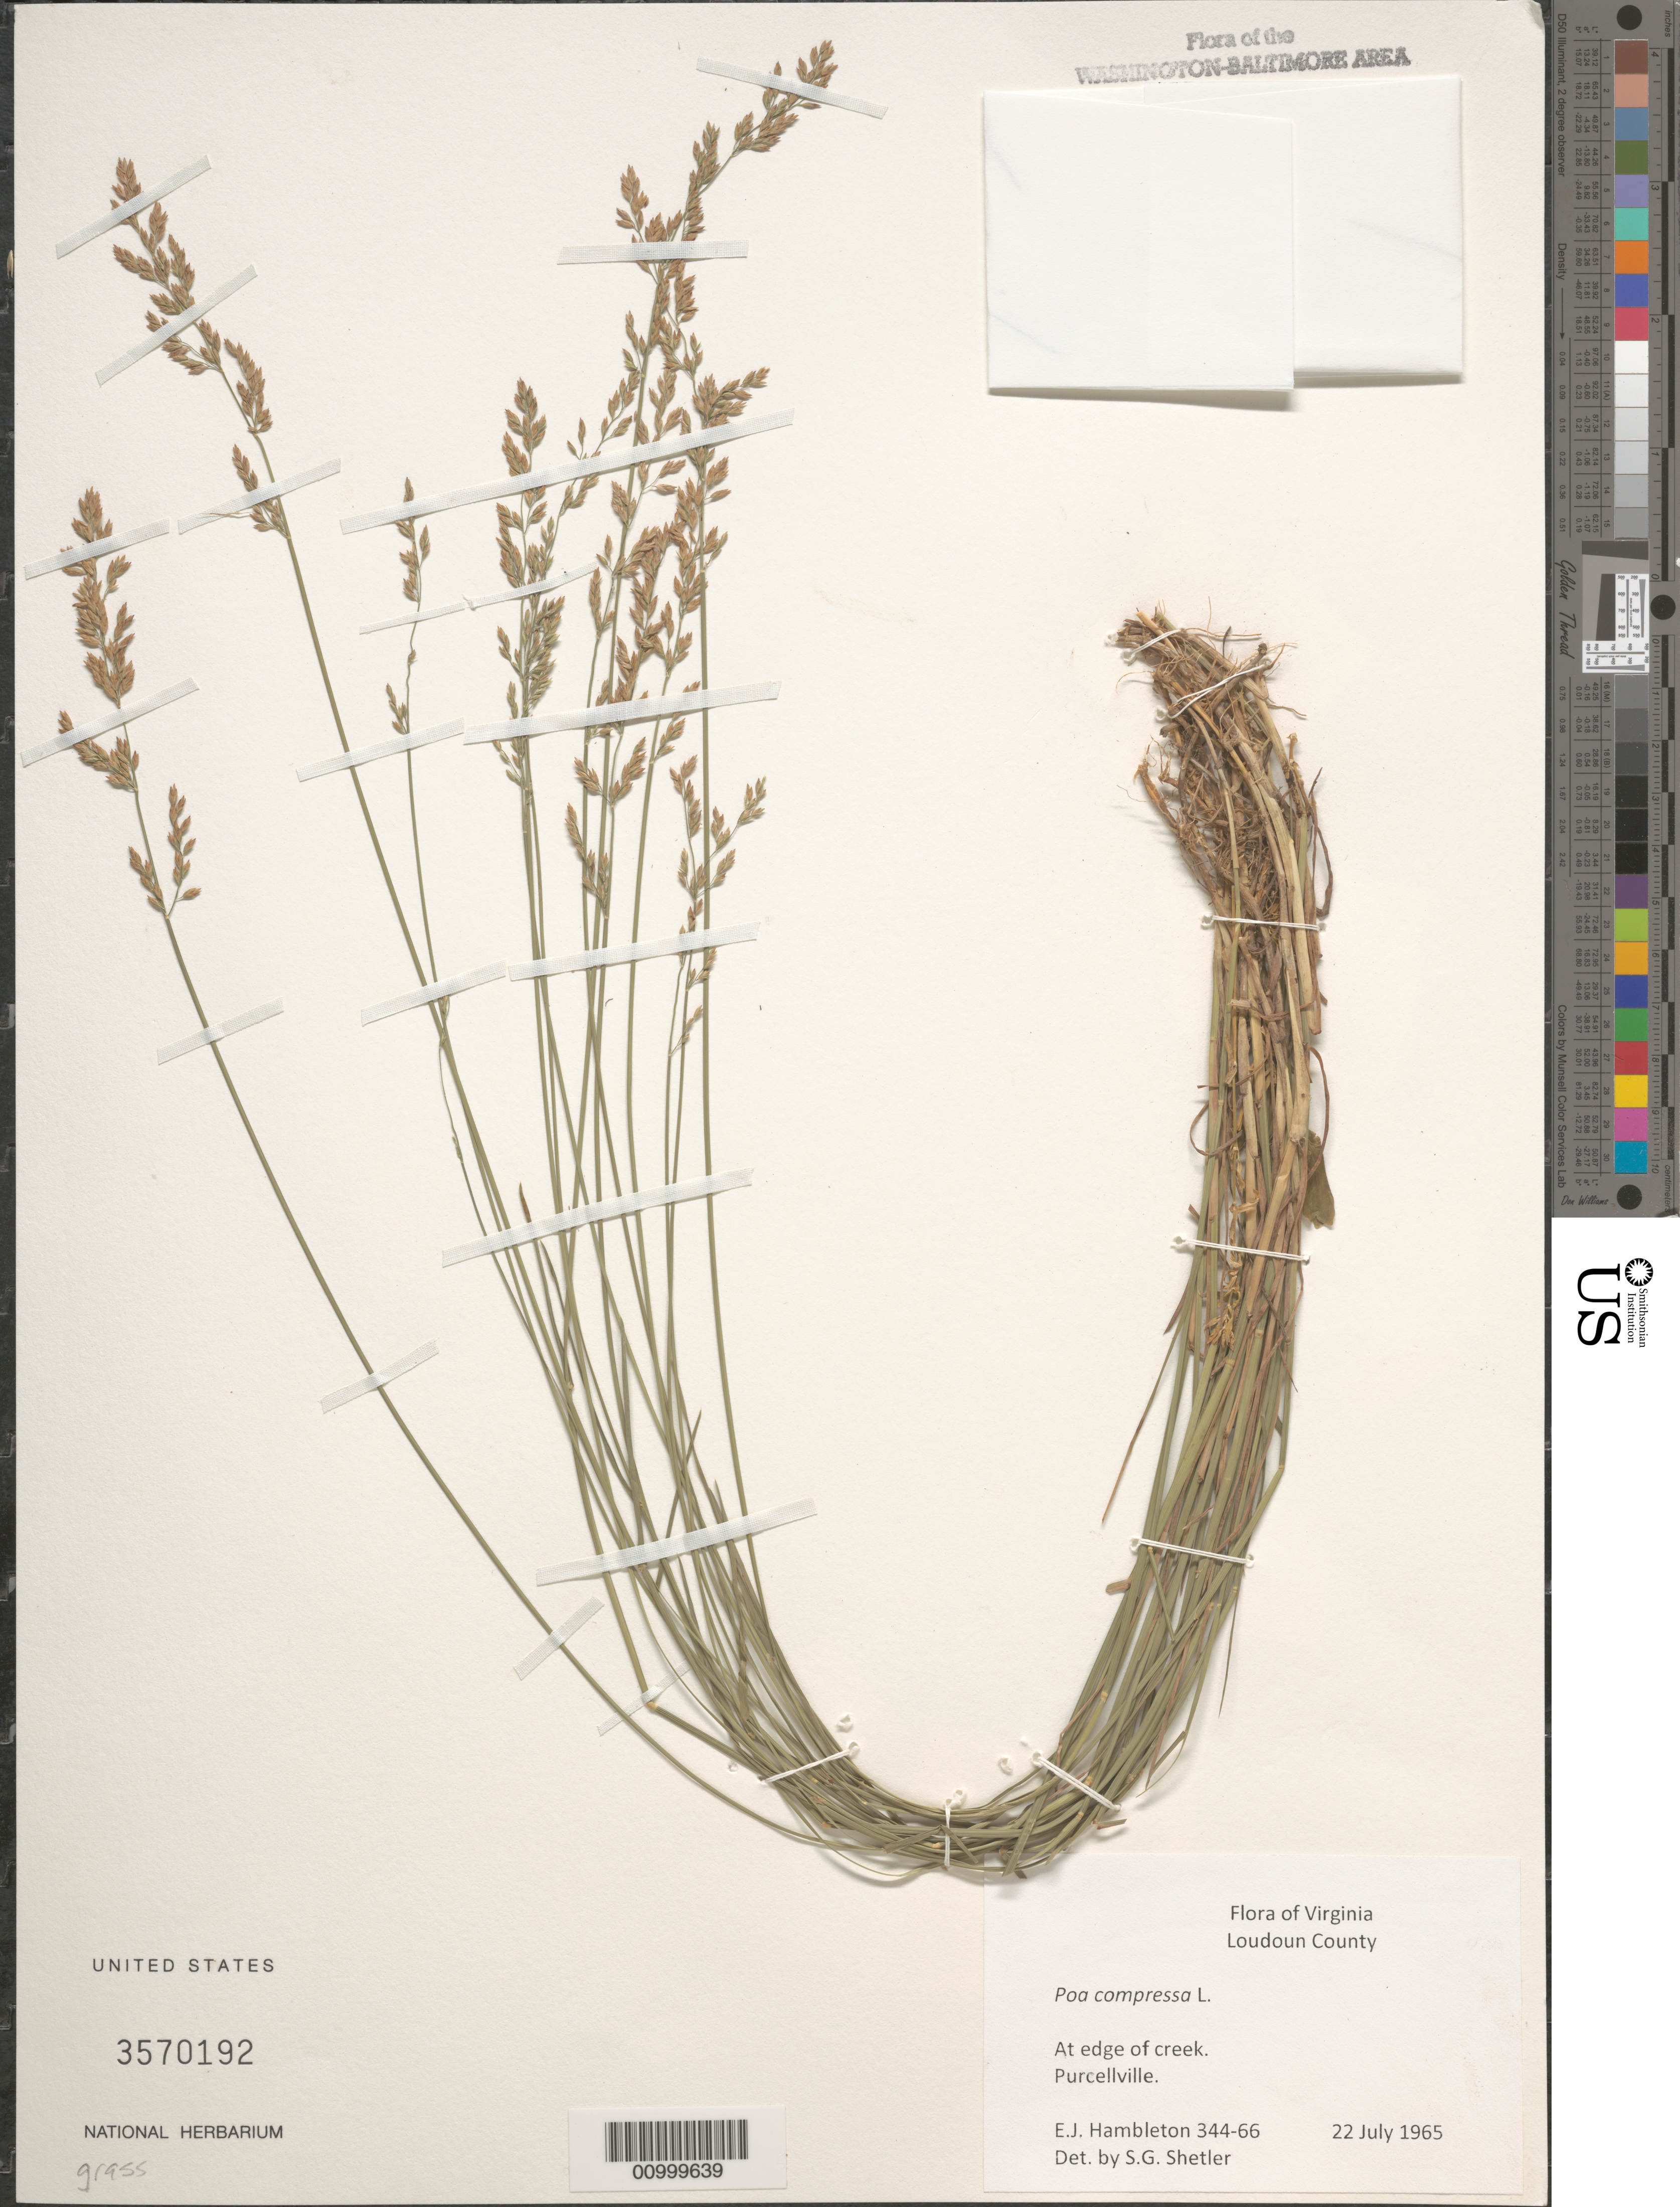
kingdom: Plantae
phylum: Tracheophyta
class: Liliopsida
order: Poales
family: Poaceae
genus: Poa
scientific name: Poa compressa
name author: L.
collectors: E. Hambleton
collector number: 344-66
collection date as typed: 22 July 1965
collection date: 1965-07-22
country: United States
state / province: Virginia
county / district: Loudoun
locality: Purcellville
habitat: At edge of creek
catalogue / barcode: US 3570192